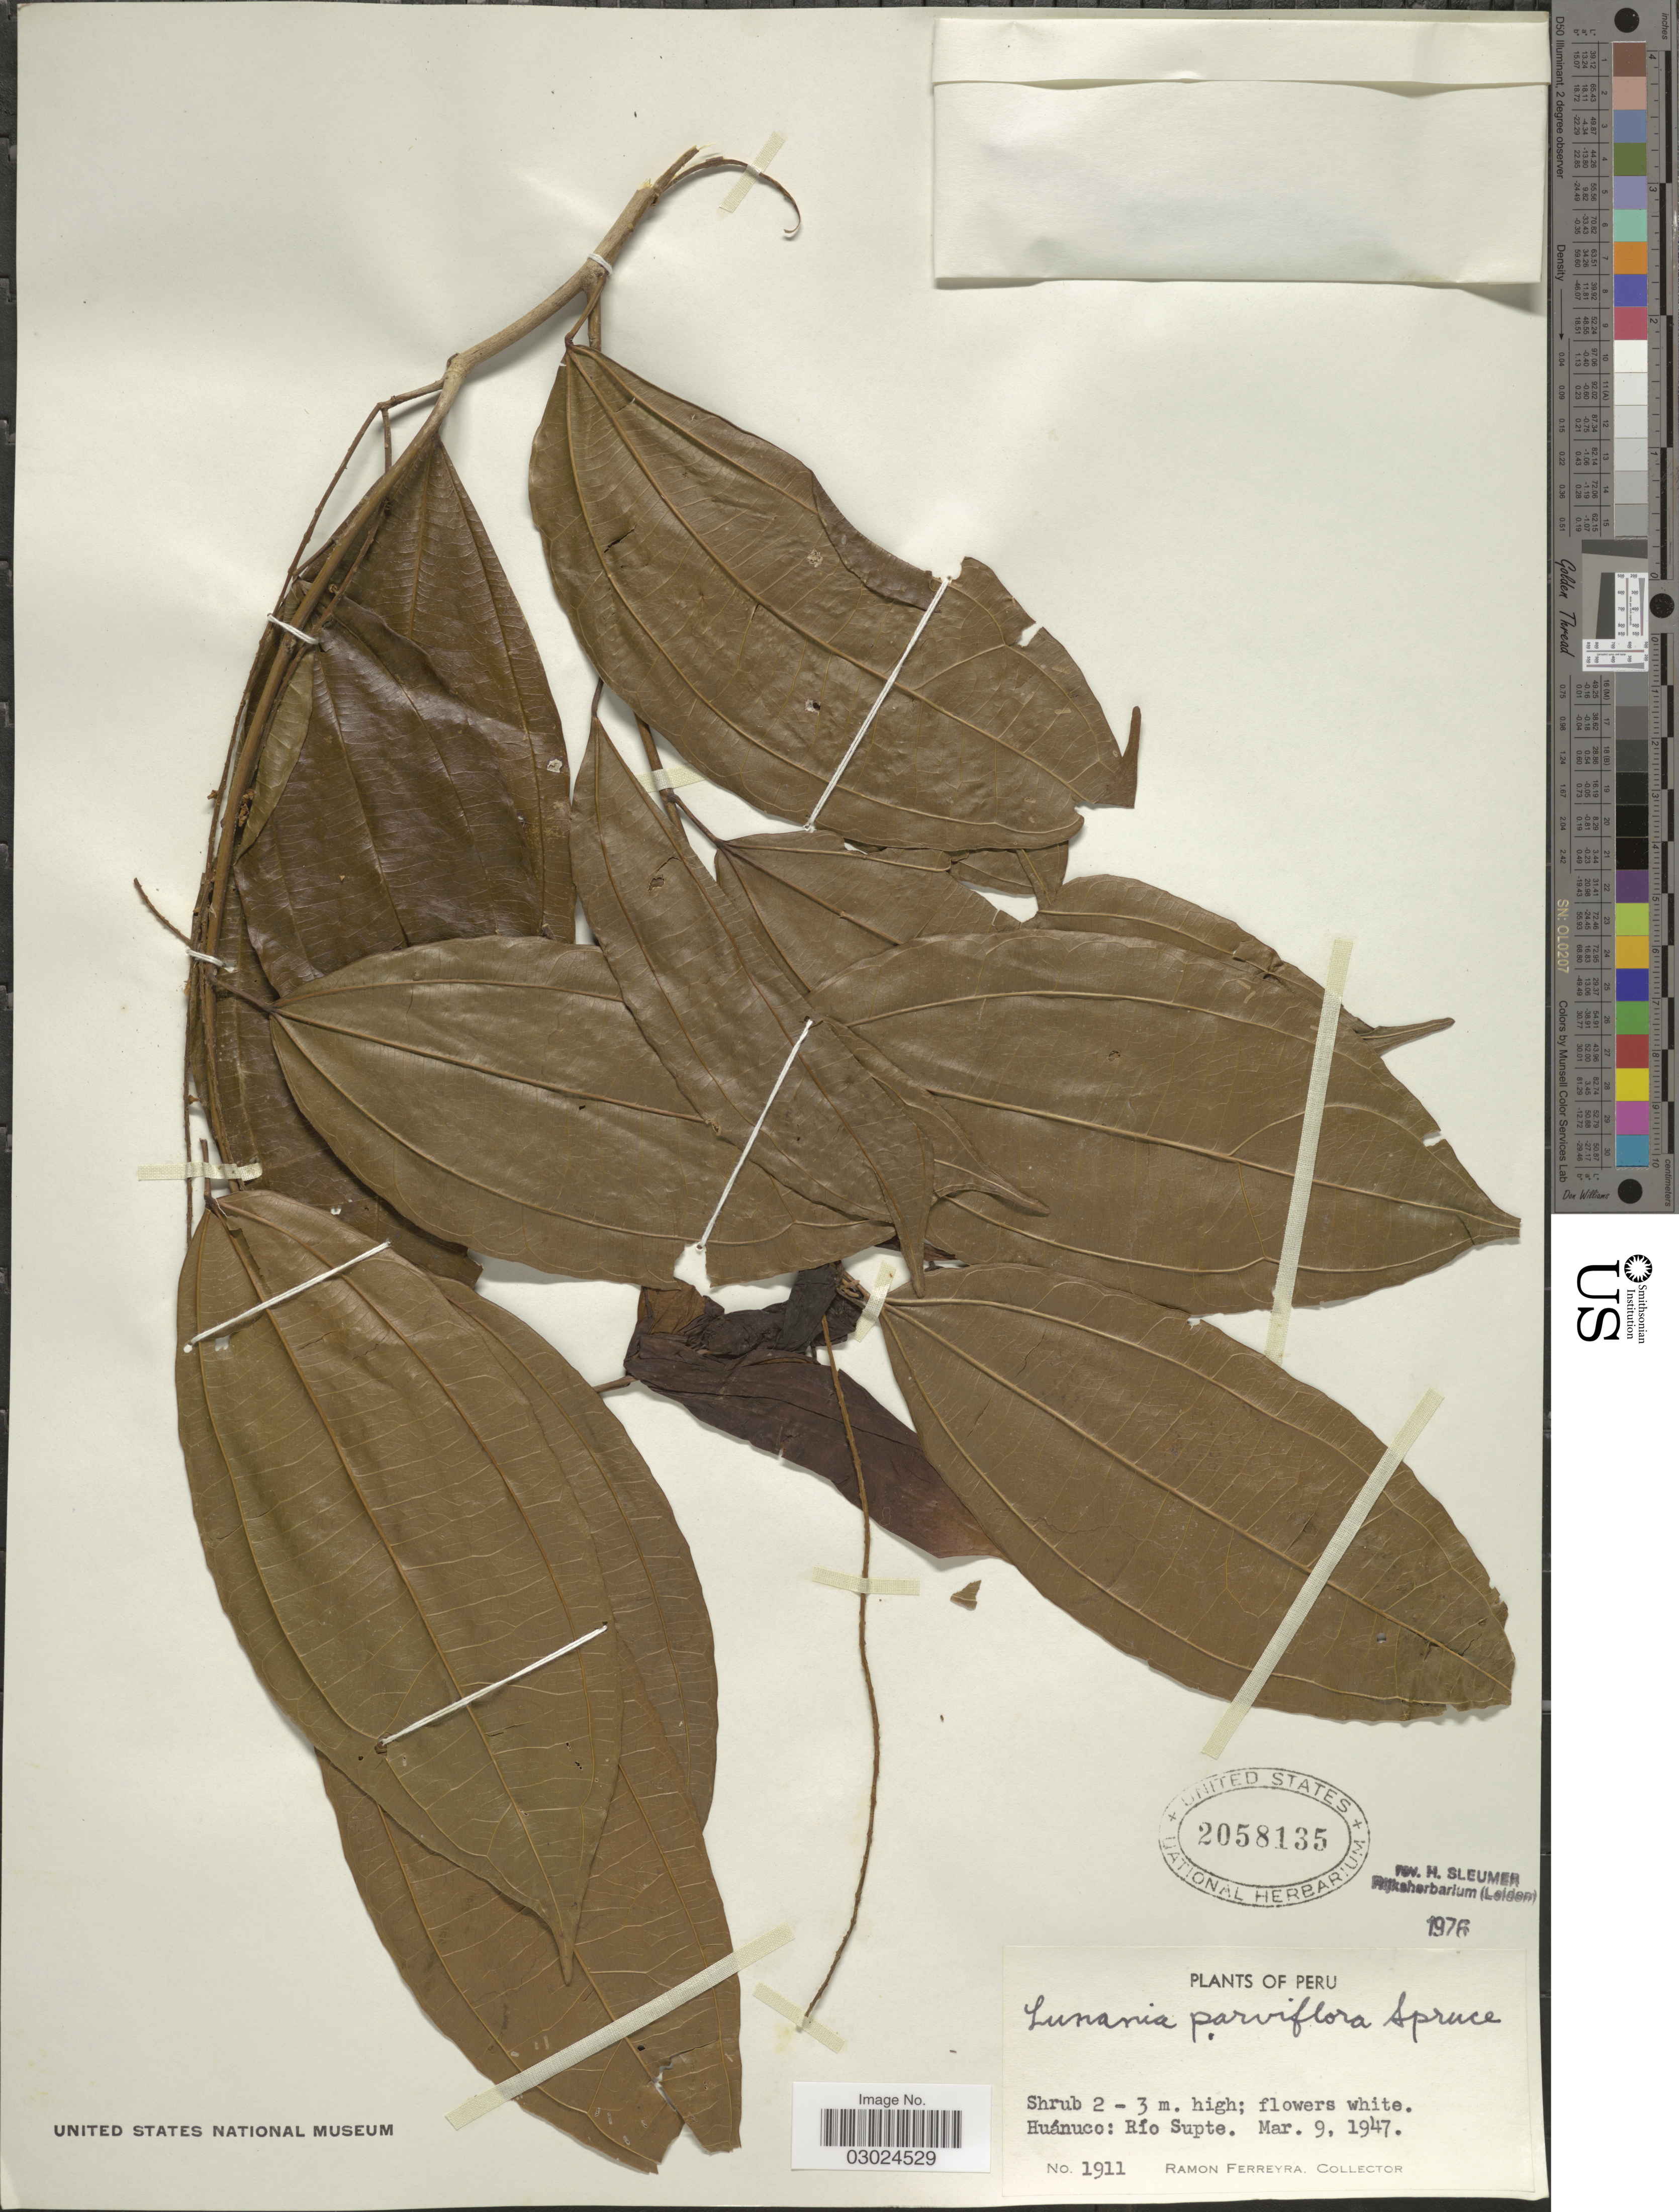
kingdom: Plantae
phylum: Tracheophyta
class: Magnoliopsida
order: Malpighiales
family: Salicaceae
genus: Lunania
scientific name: Lunania parviflora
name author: Spruce ex Benth.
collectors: R. A. Ferreyra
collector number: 1911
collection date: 1947-03-09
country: Peru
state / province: Huánuco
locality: Río Supte.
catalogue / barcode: US 2058135